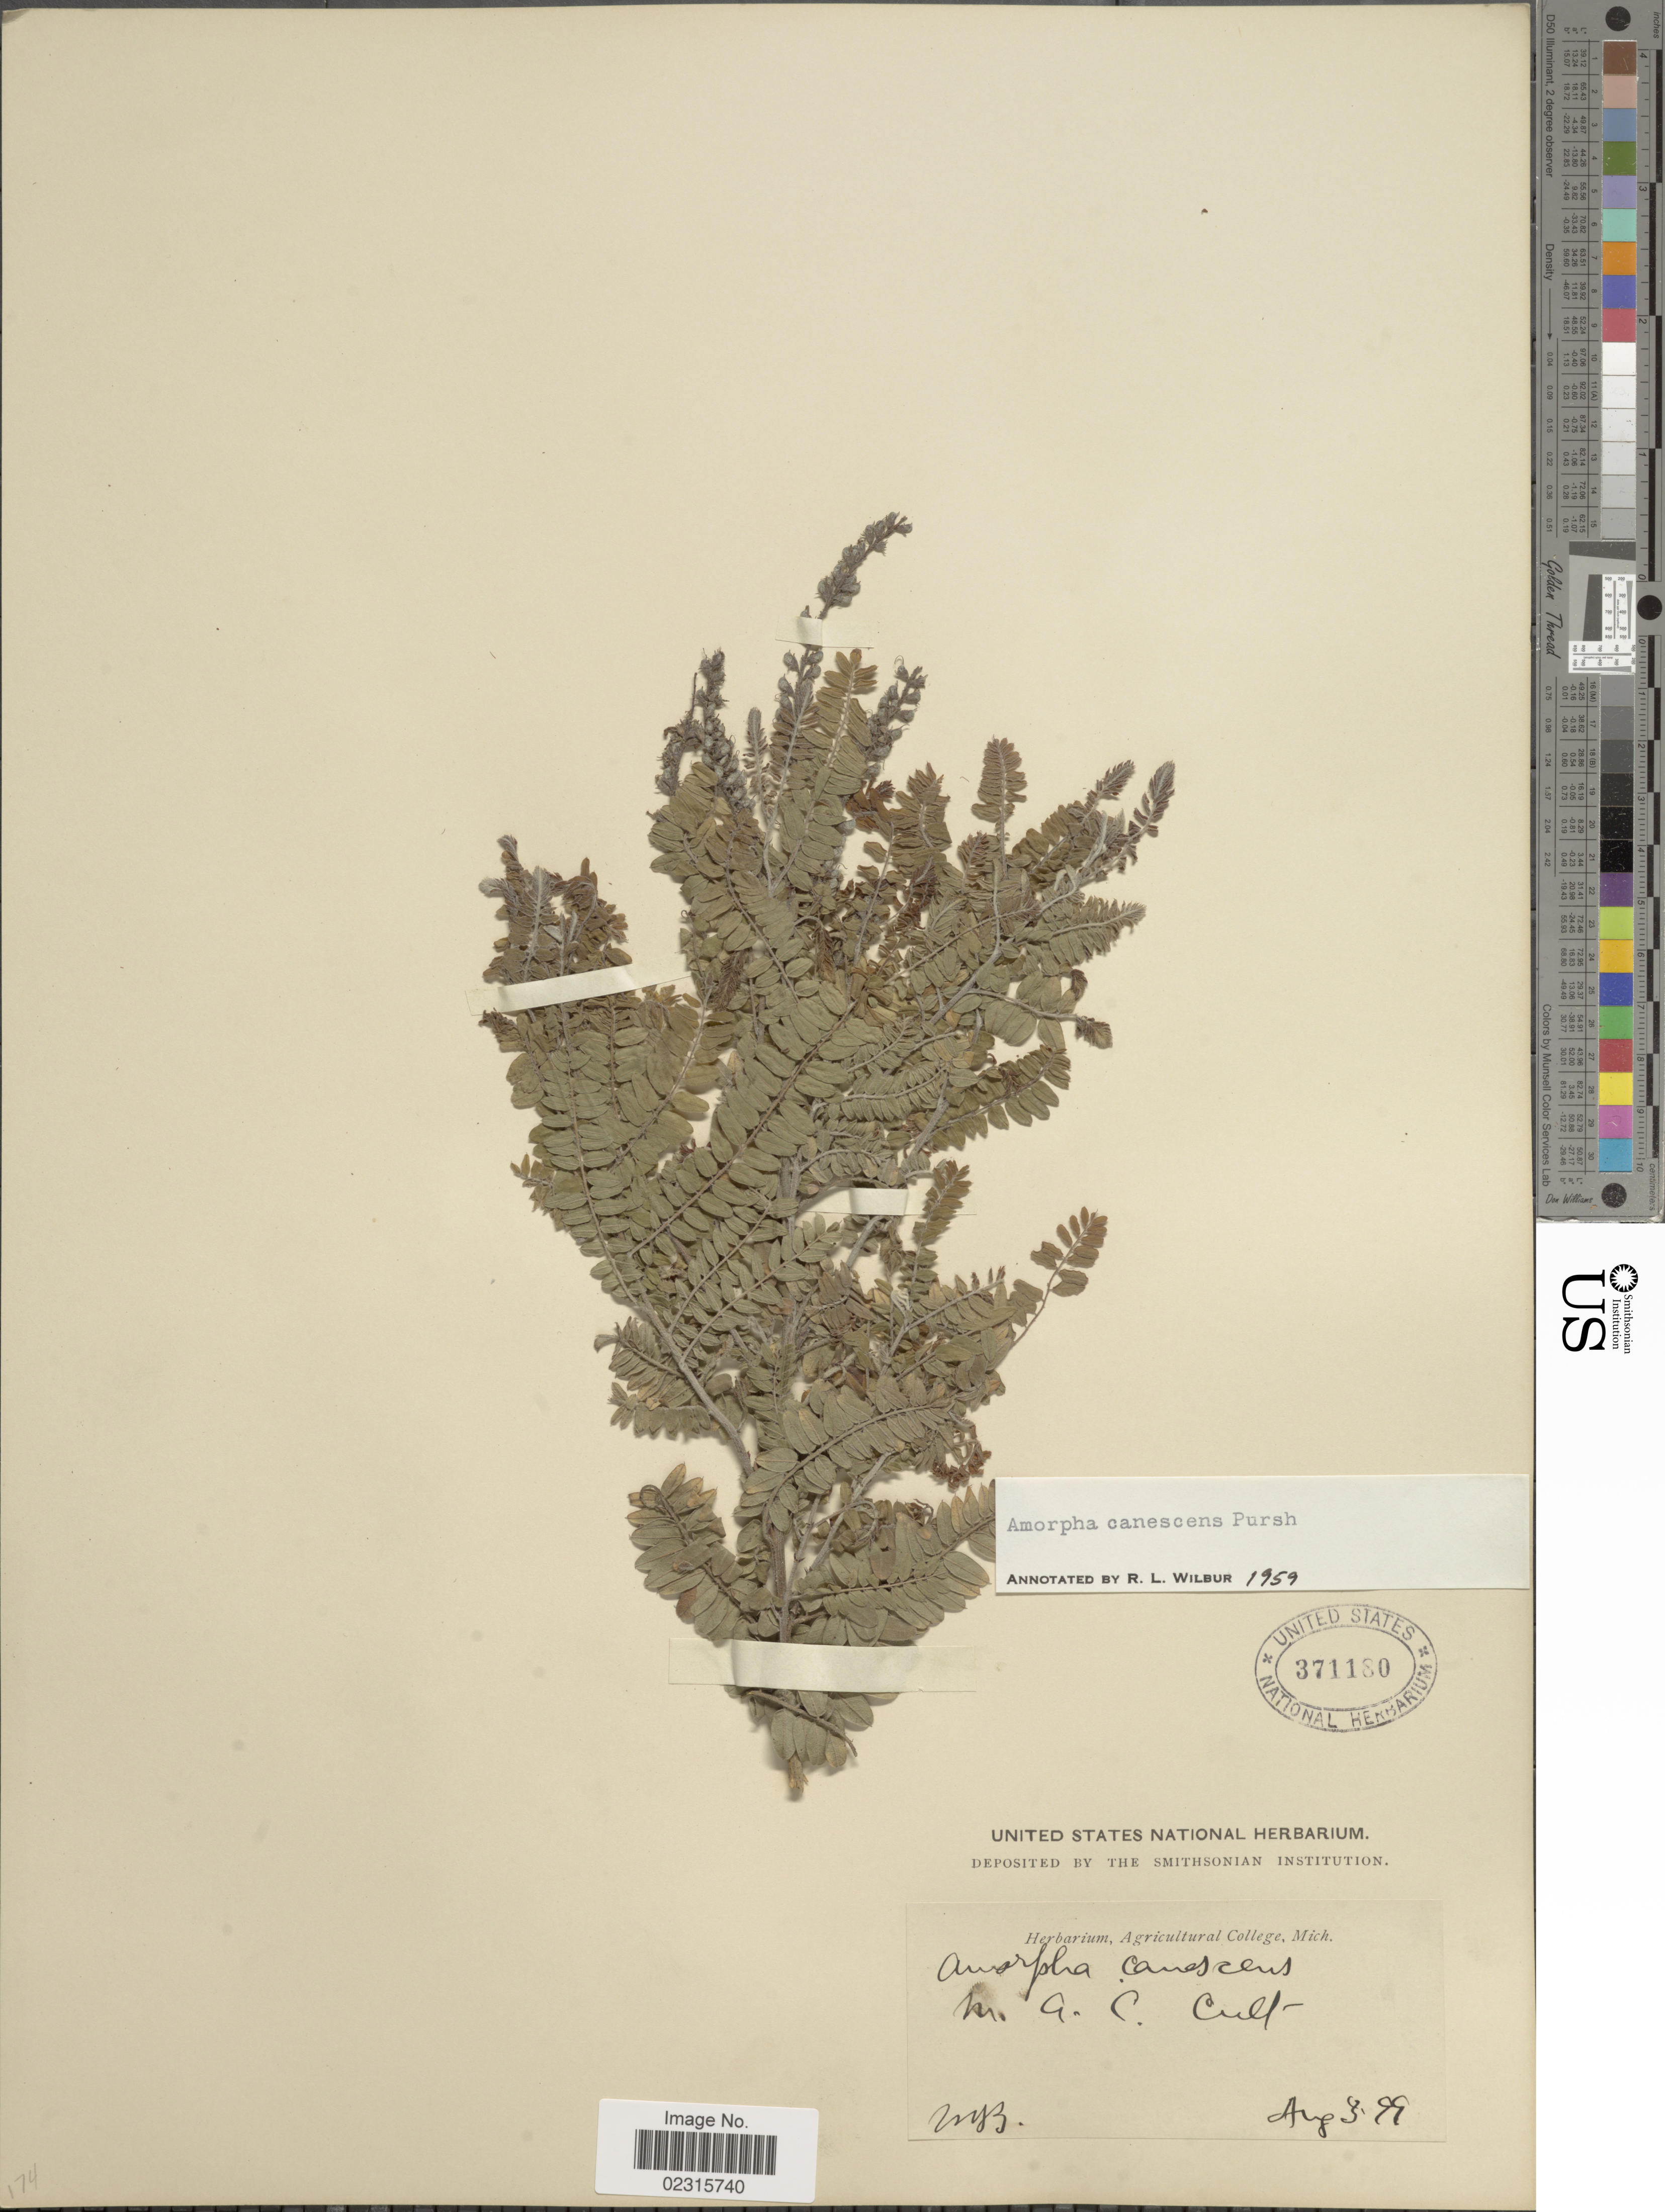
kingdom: Plantae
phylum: Tracheophyta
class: Magnoliopsida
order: Fabales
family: Fabaceae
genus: Amorpha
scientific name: Amorpha canescens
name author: Pursh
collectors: M. B.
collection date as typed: Transcribed d/m/y: 3/8/99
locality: M. C. Cult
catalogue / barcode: US 371180